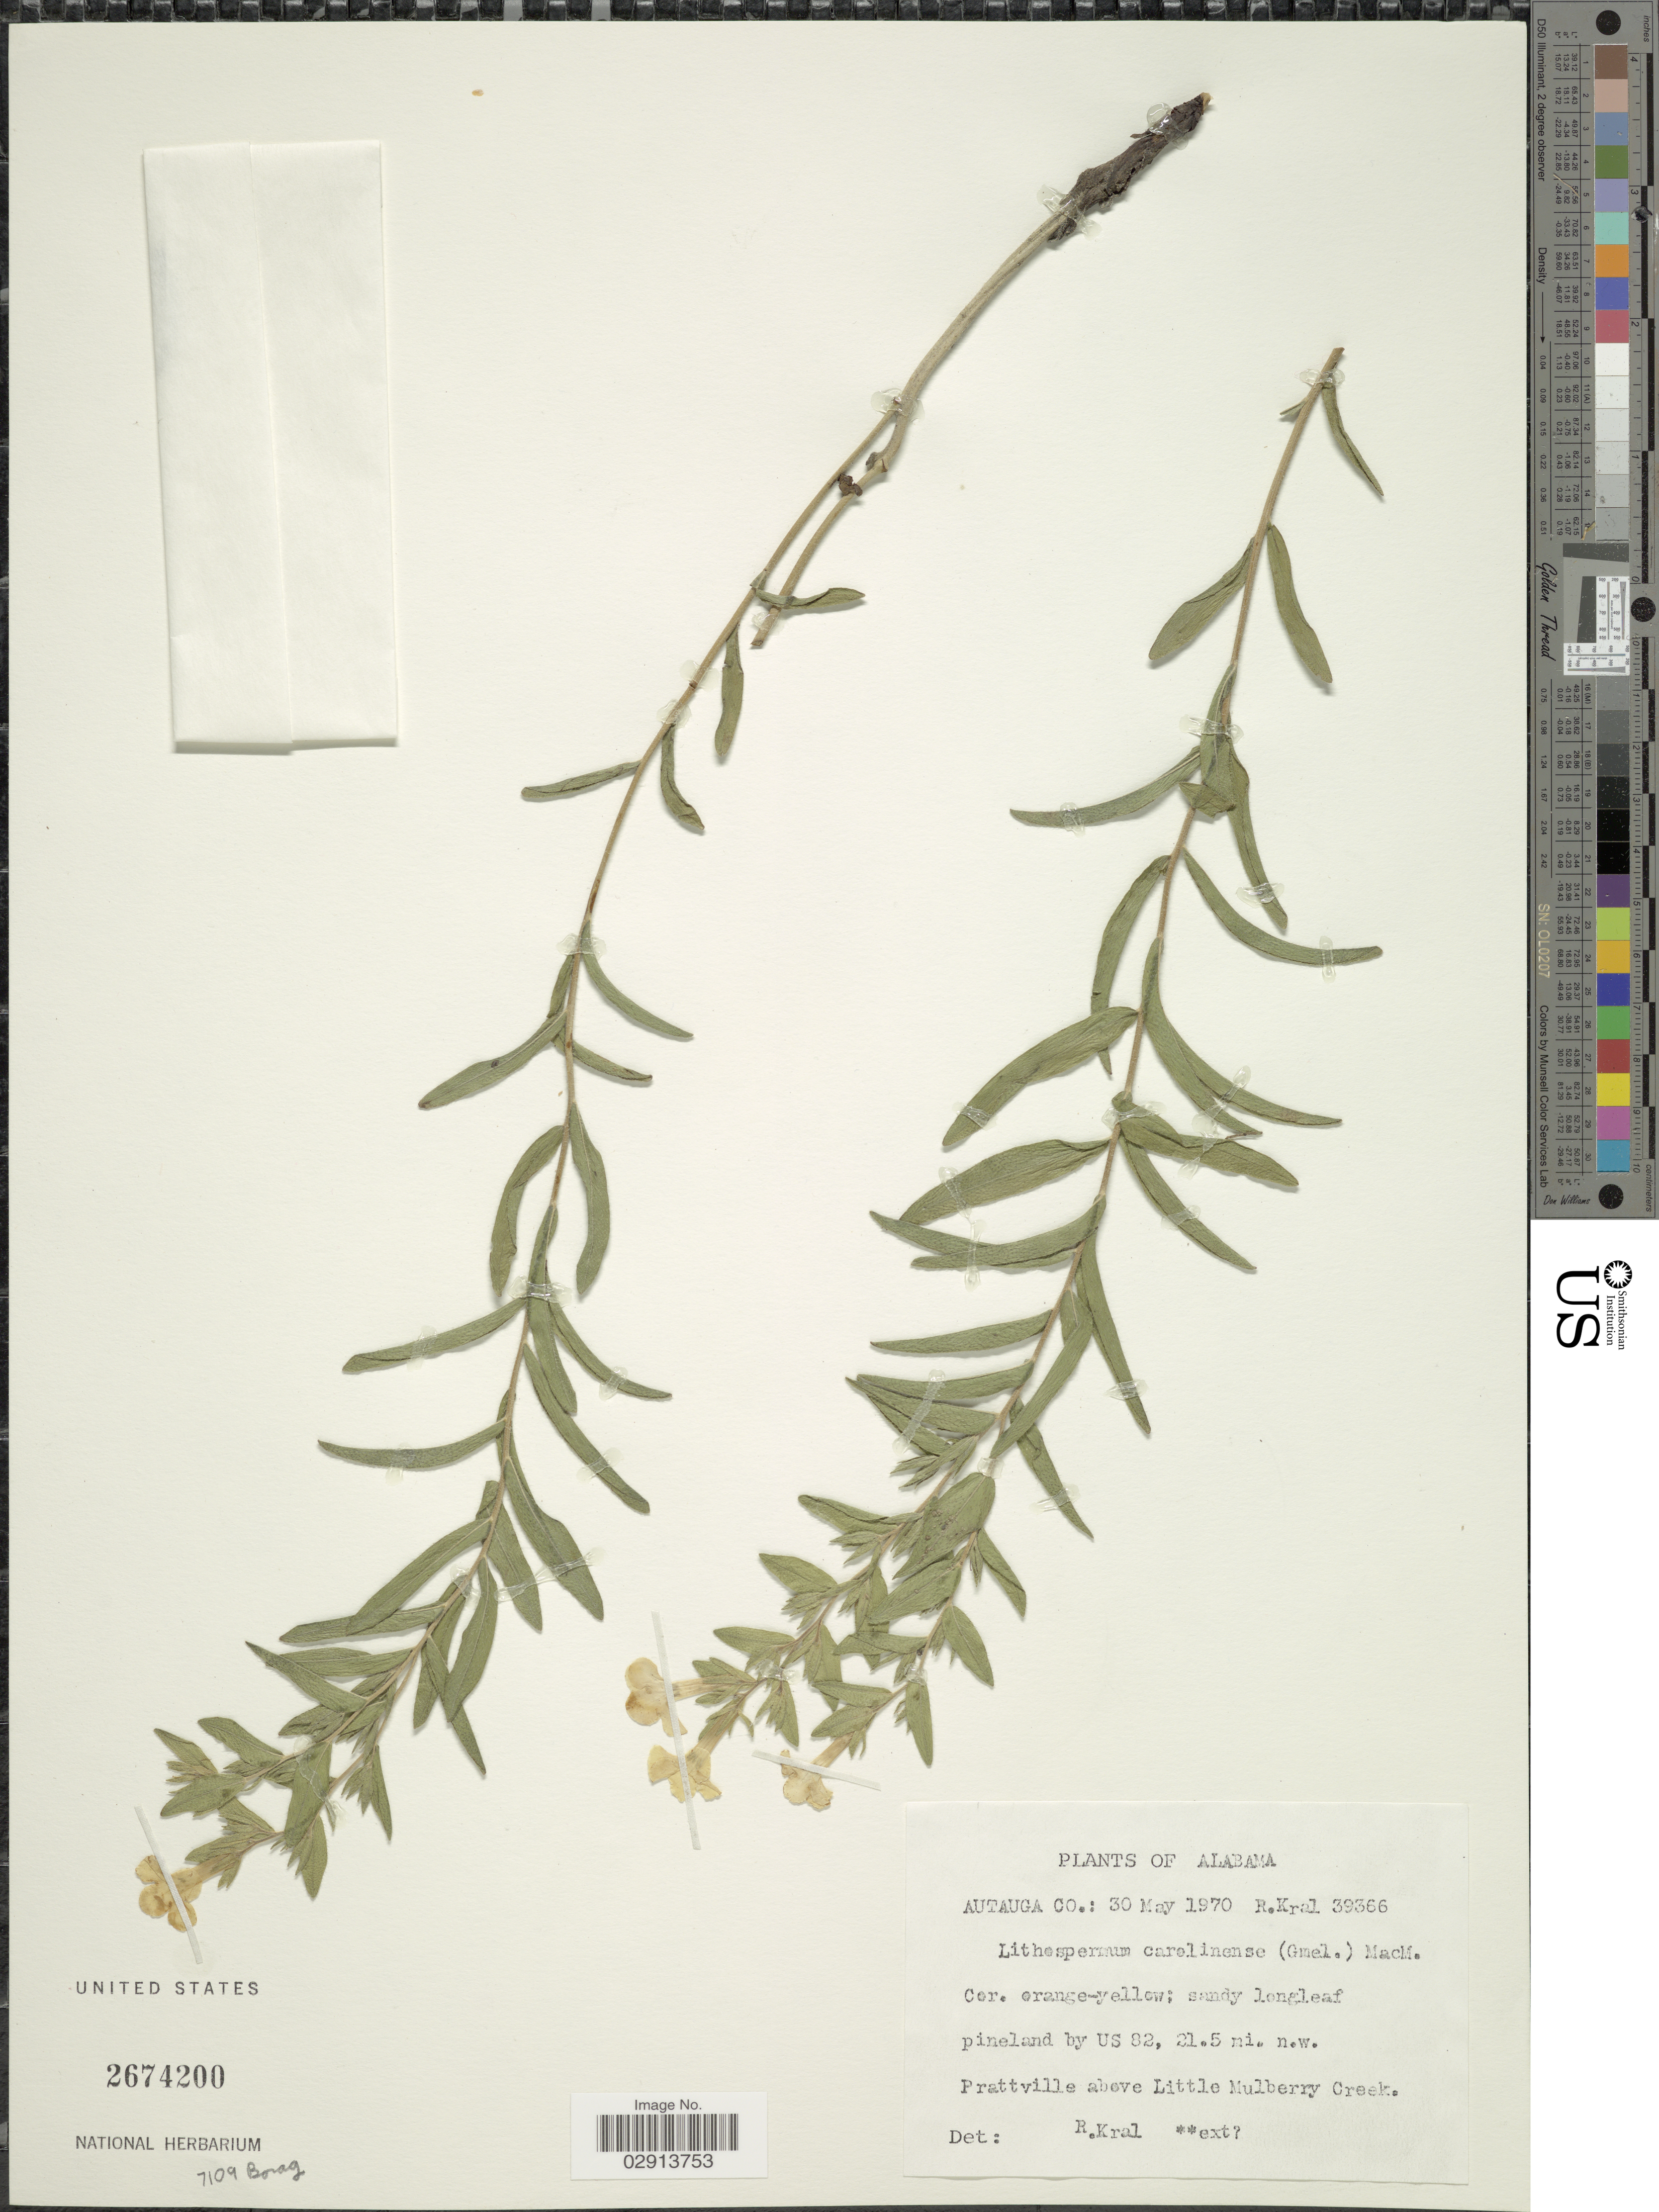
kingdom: Plantae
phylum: Tracheophyta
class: Magnoliopsida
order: Boraginales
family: Boraginaceae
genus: Lithospermum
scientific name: Lithospermum caroliniense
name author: (J.F. Gmel.) MacMill.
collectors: R. Kral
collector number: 39366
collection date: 1970-05-30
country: United States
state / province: Alabama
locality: Autauga Co. Sandy longleaf pineland by US 82, 21.5 mi. n.w. Prattville above Little Mulberry Creek.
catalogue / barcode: US 2674200